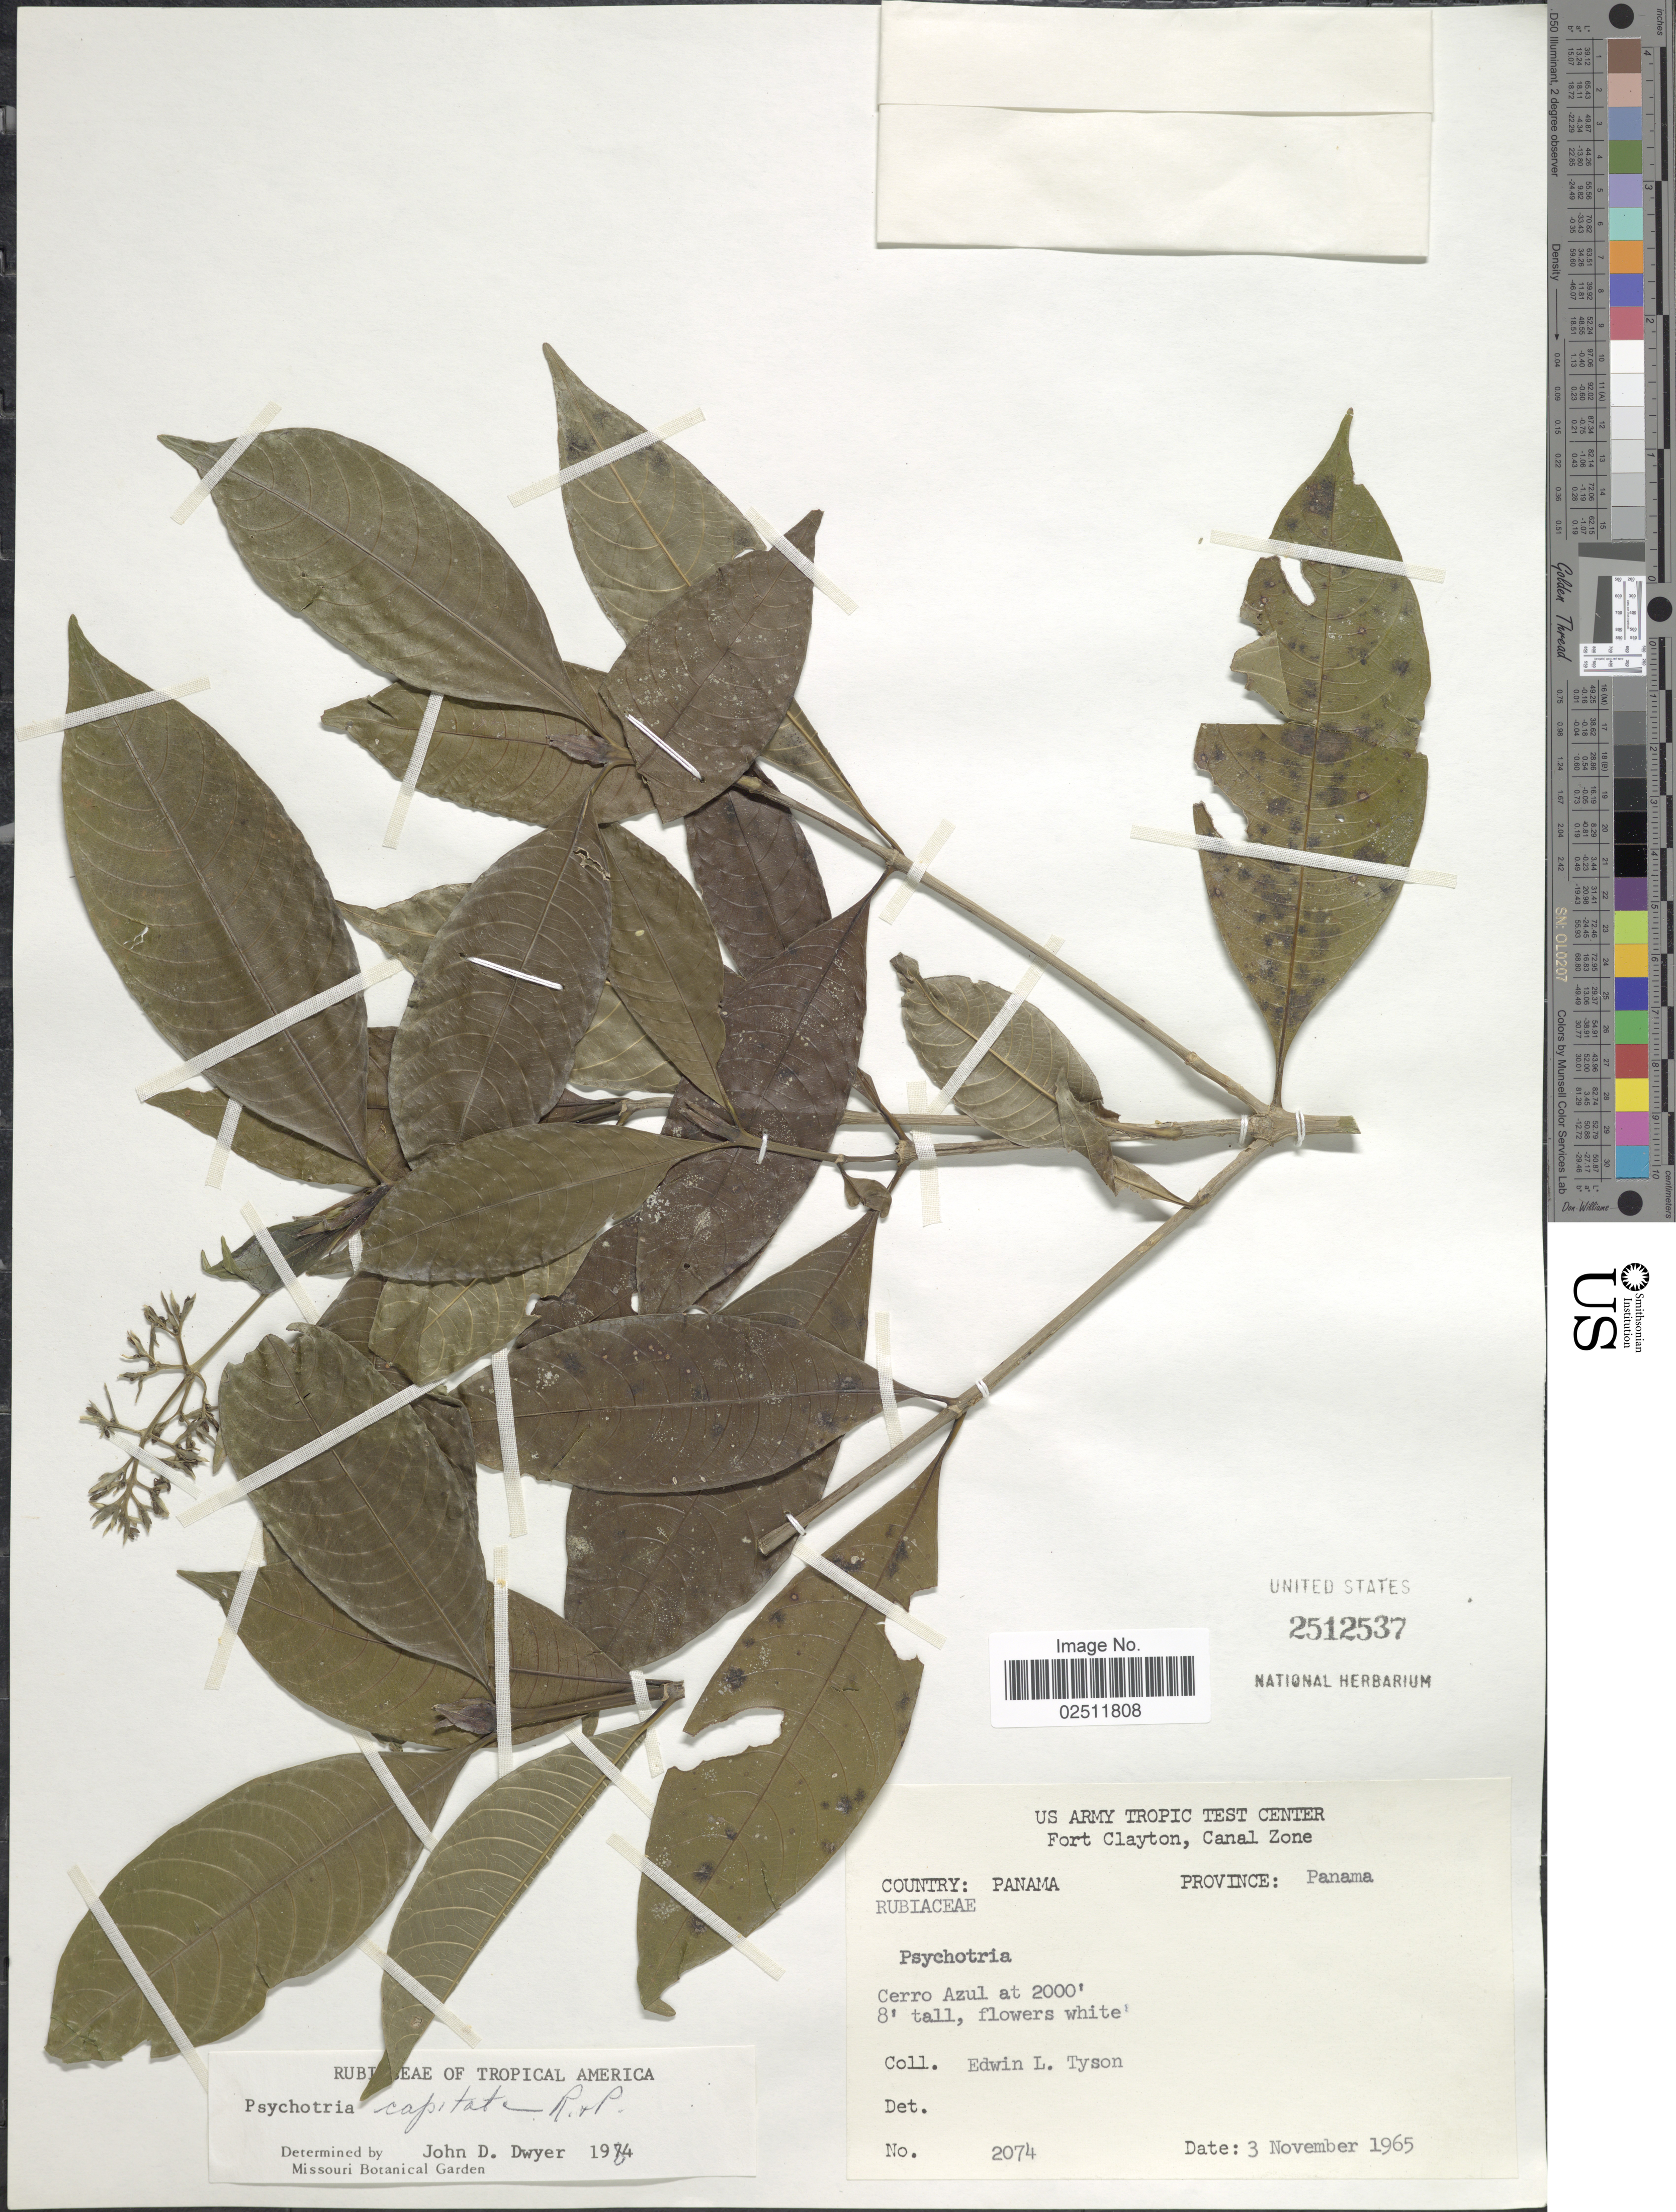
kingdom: Plantae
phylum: Tracheophyta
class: Magnoliopsida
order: Gentianales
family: Rubiaceae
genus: Psychotria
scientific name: Psychotria capitata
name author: Ruiz & Pav.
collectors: E. L. Tyson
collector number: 2074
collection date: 1965-11-03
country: Panama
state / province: Panamá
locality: US Army Tropic Test Center. Fort Clayton, Canal Zone. Cerro Azul.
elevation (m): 610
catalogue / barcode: US 2512537